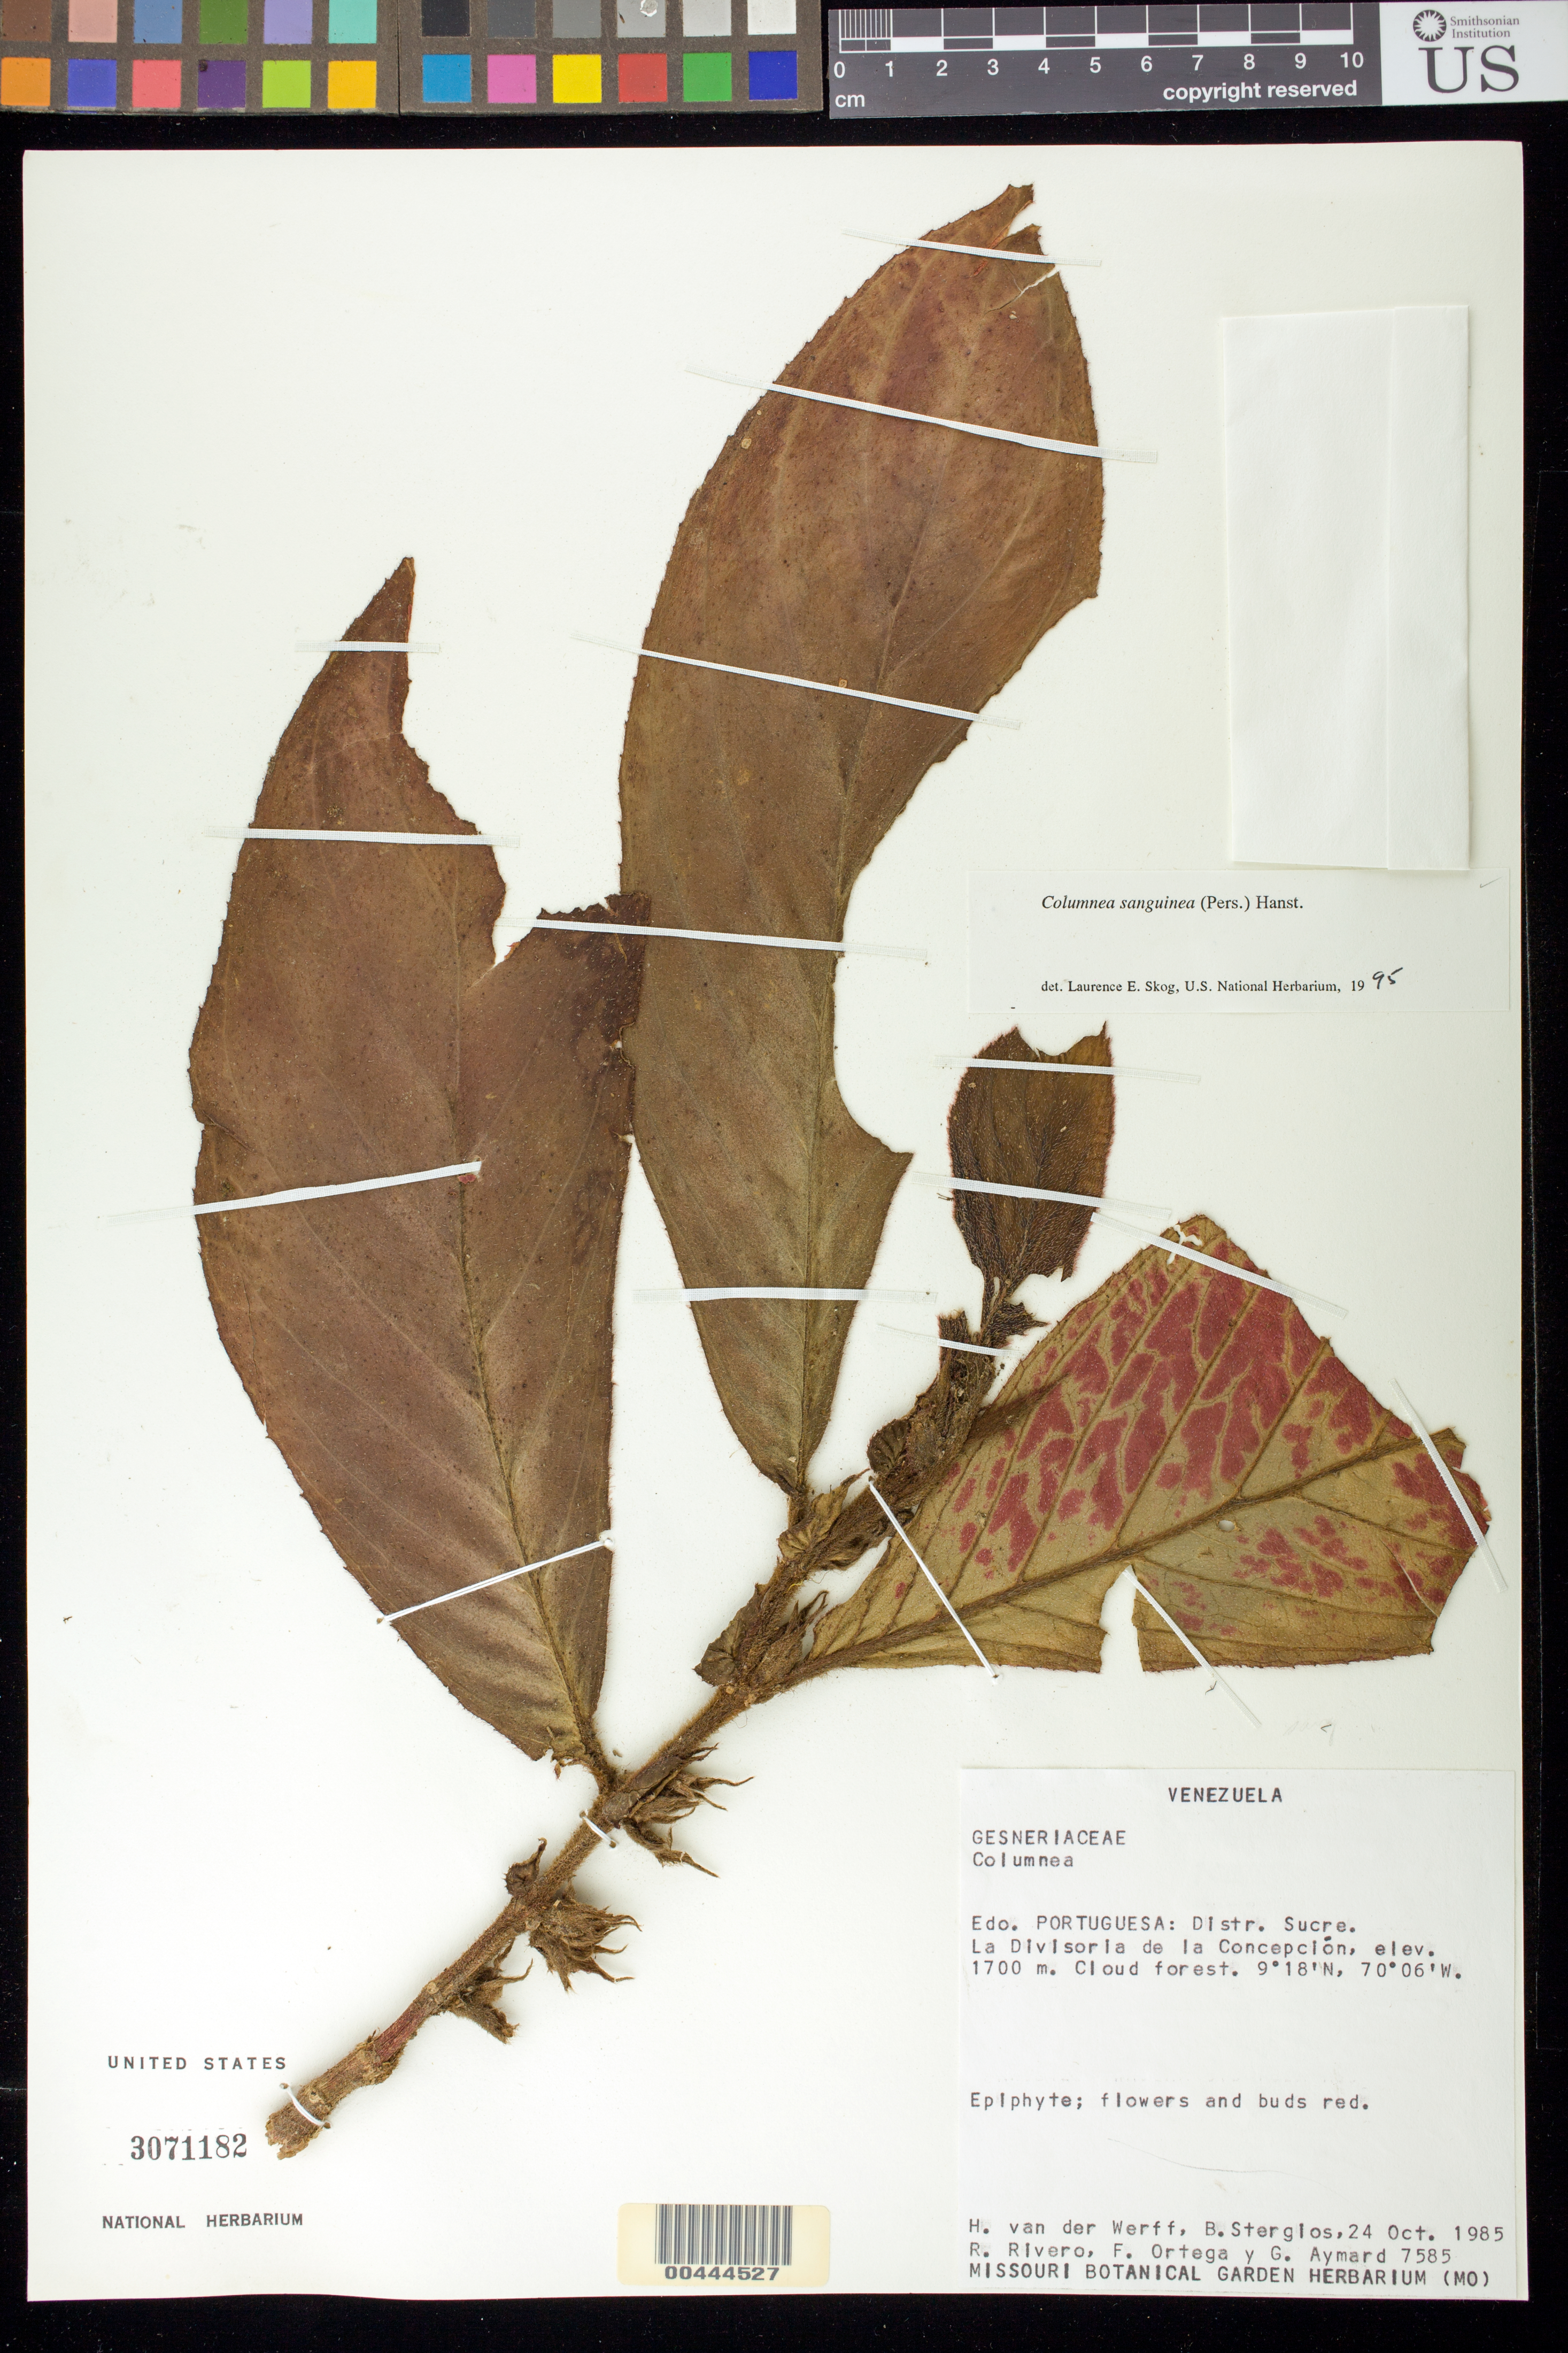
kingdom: Plantae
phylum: Tracheophyta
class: Magnoliopsida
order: Lamiales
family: Gesneriaceae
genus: Columnea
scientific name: Columnea sanguinea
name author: (Pers.) Hanst.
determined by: Clark, J. L., (SEL), The Marie Selby Botanical Garden (UNITED STATES)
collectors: H. van der Werff, B. G. Stergios, R. Rivera, F. J. Ortega & G. A. Aymard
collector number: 7585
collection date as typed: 24 Oct 1985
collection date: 1985-10-24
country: Venezuela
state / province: Portuguesa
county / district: Sucre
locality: La Divisoria de la Concepción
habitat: Cloud forest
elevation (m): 1700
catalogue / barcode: US 3071182